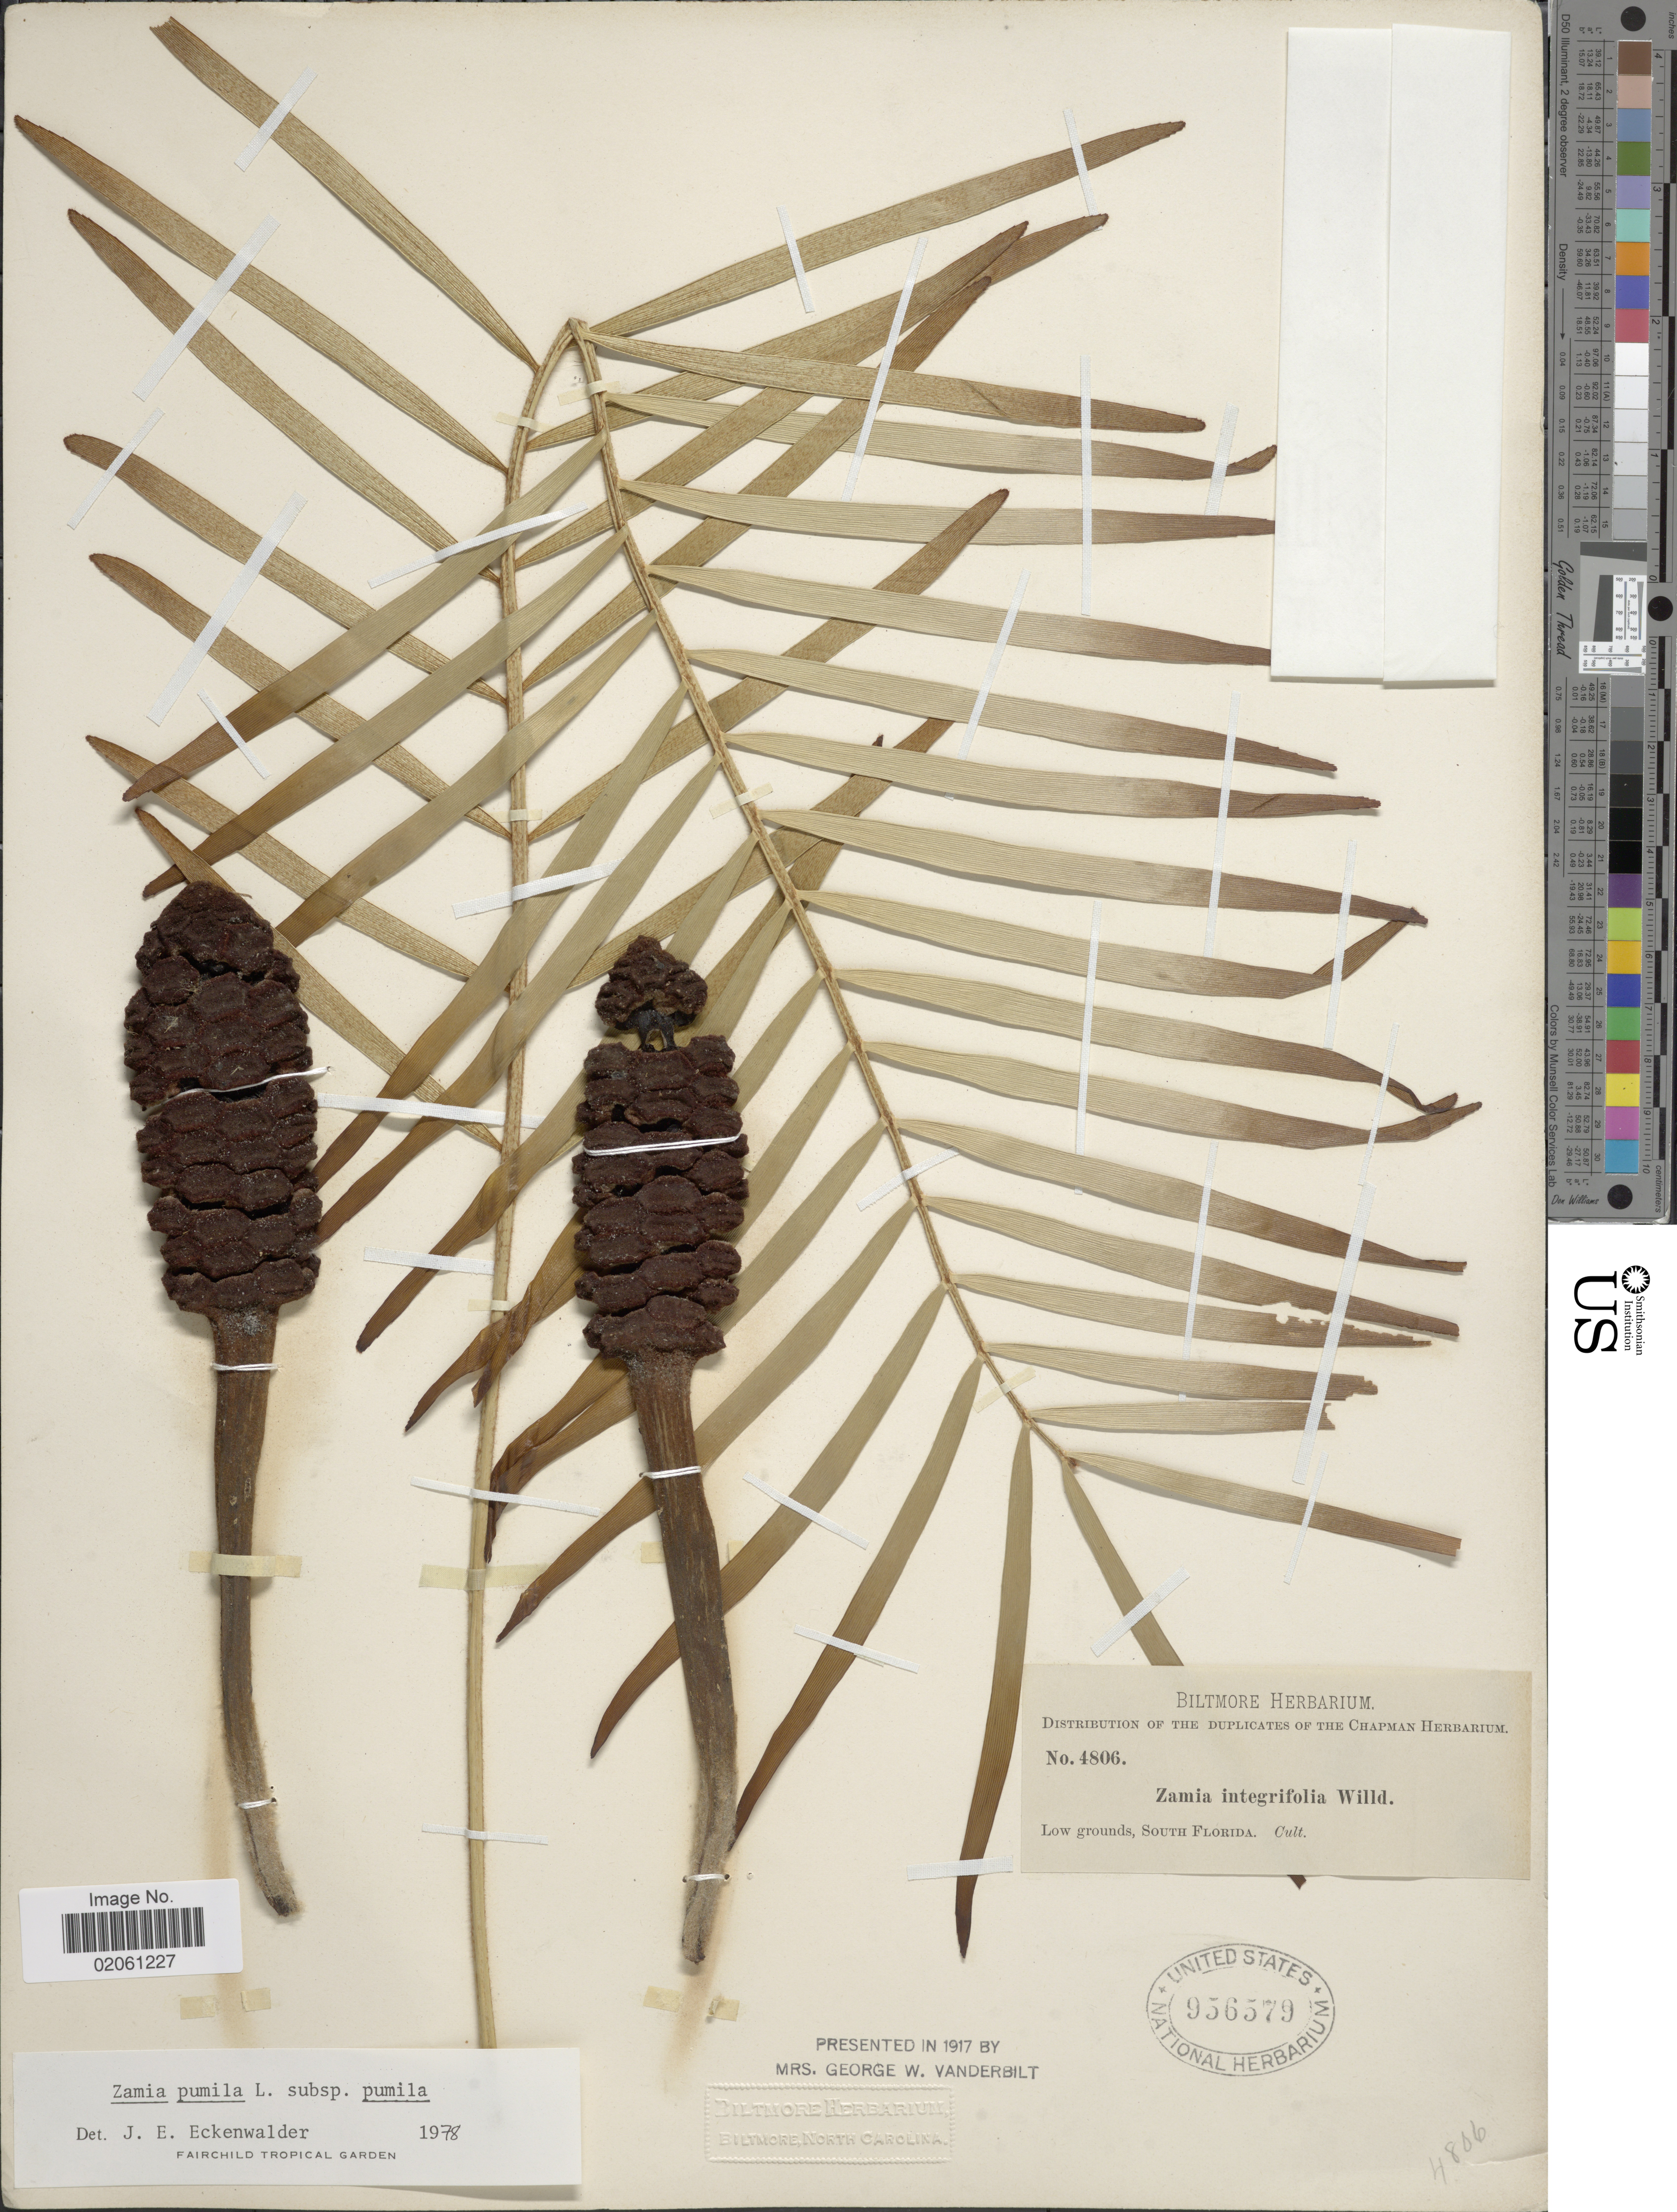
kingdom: Plantae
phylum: Tracheophyta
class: Cycadopsida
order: Cycadales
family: Zamiaceae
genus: Zamia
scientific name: Zamia pumila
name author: L.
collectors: ex herb. Biltmore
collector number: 4806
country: United States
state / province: Florida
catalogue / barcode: US 956579